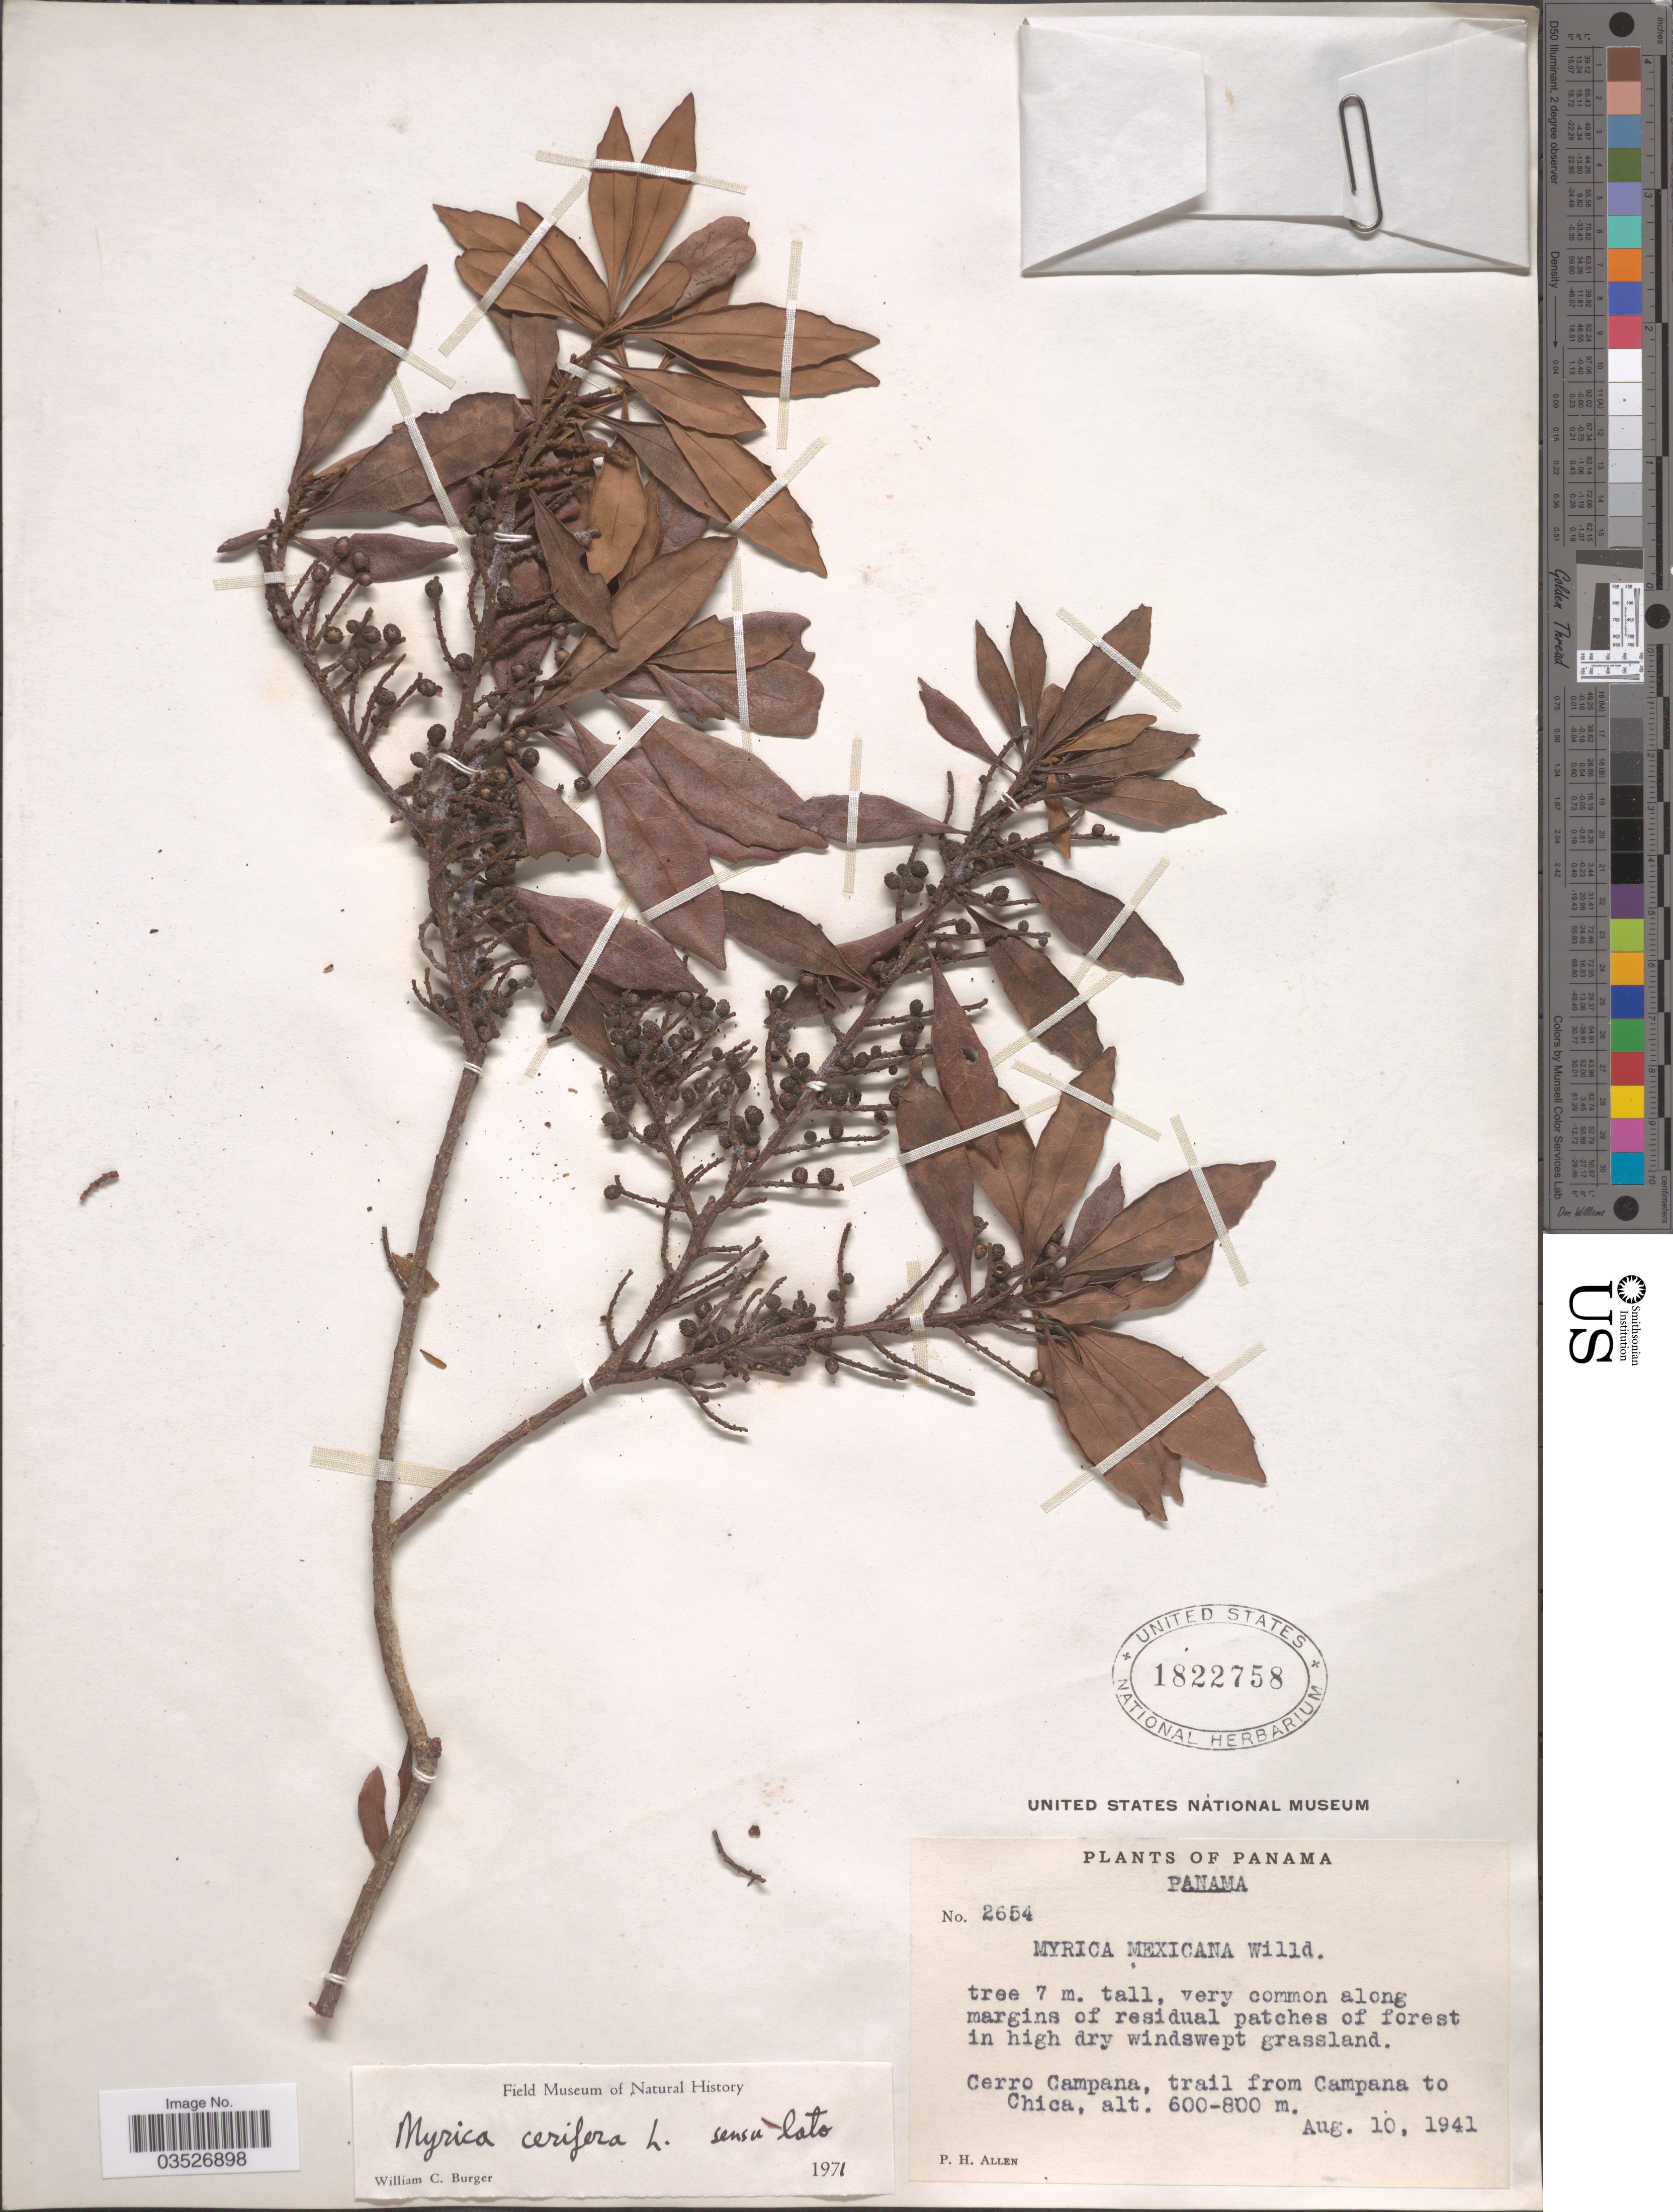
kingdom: Plantae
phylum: Tracheophyta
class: Magnoliopsida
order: Fagales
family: Myricaceae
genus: Morella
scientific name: Morella cerifera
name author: (L.) Small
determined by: Strong, M. T., (US), Smithsonian Institution - National Museum of Natural History (UNITED STATES)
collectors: P. H. Allen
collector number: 2654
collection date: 1941-08-10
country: Panama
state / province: Panamá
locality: Cerro Campana, trail from Campana to Chica.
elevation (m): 600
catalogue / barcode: US 1822758